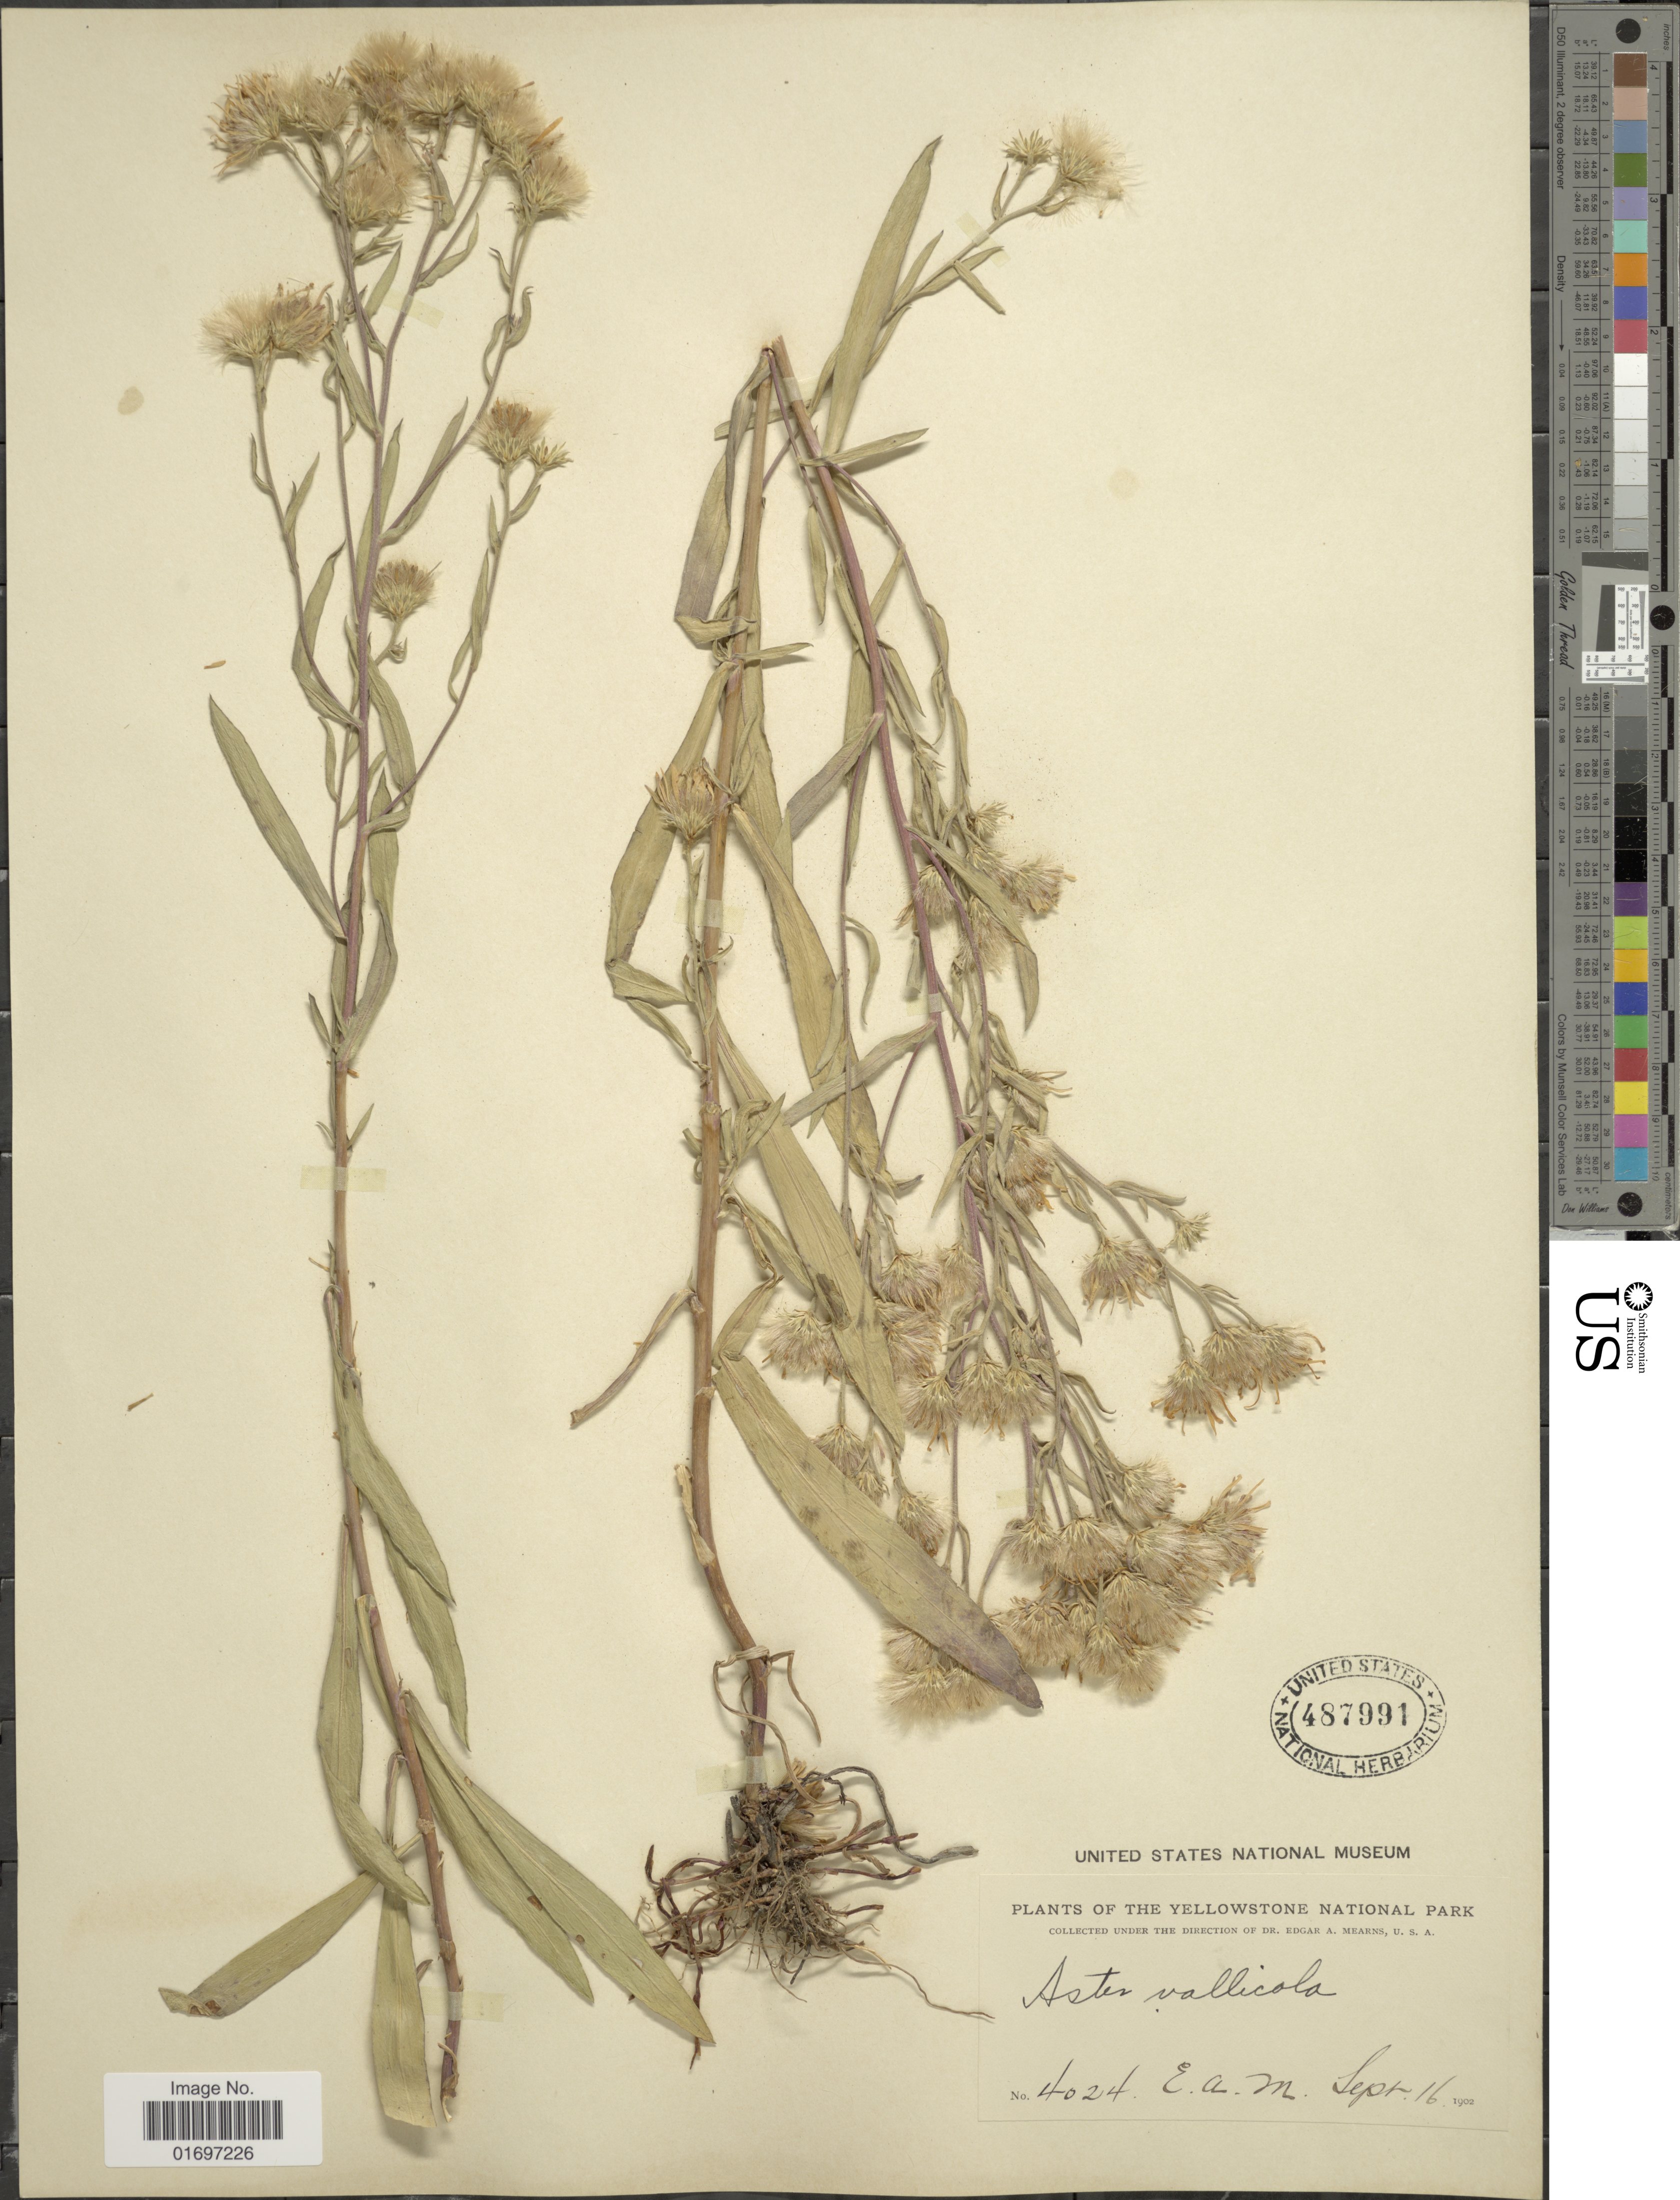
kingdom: Plantae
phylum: Tracheophyta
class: Magnoliopsida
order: Asterales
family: Asteraceae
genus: Symphyotrichum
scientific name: Symphyotrichum ascendens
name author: (Lindl.) G.L. Nesom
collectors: E. A. Mearns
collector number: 4024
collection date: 1902-09-16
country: United States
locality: Yellowstone National Park.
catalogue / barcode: US 487991